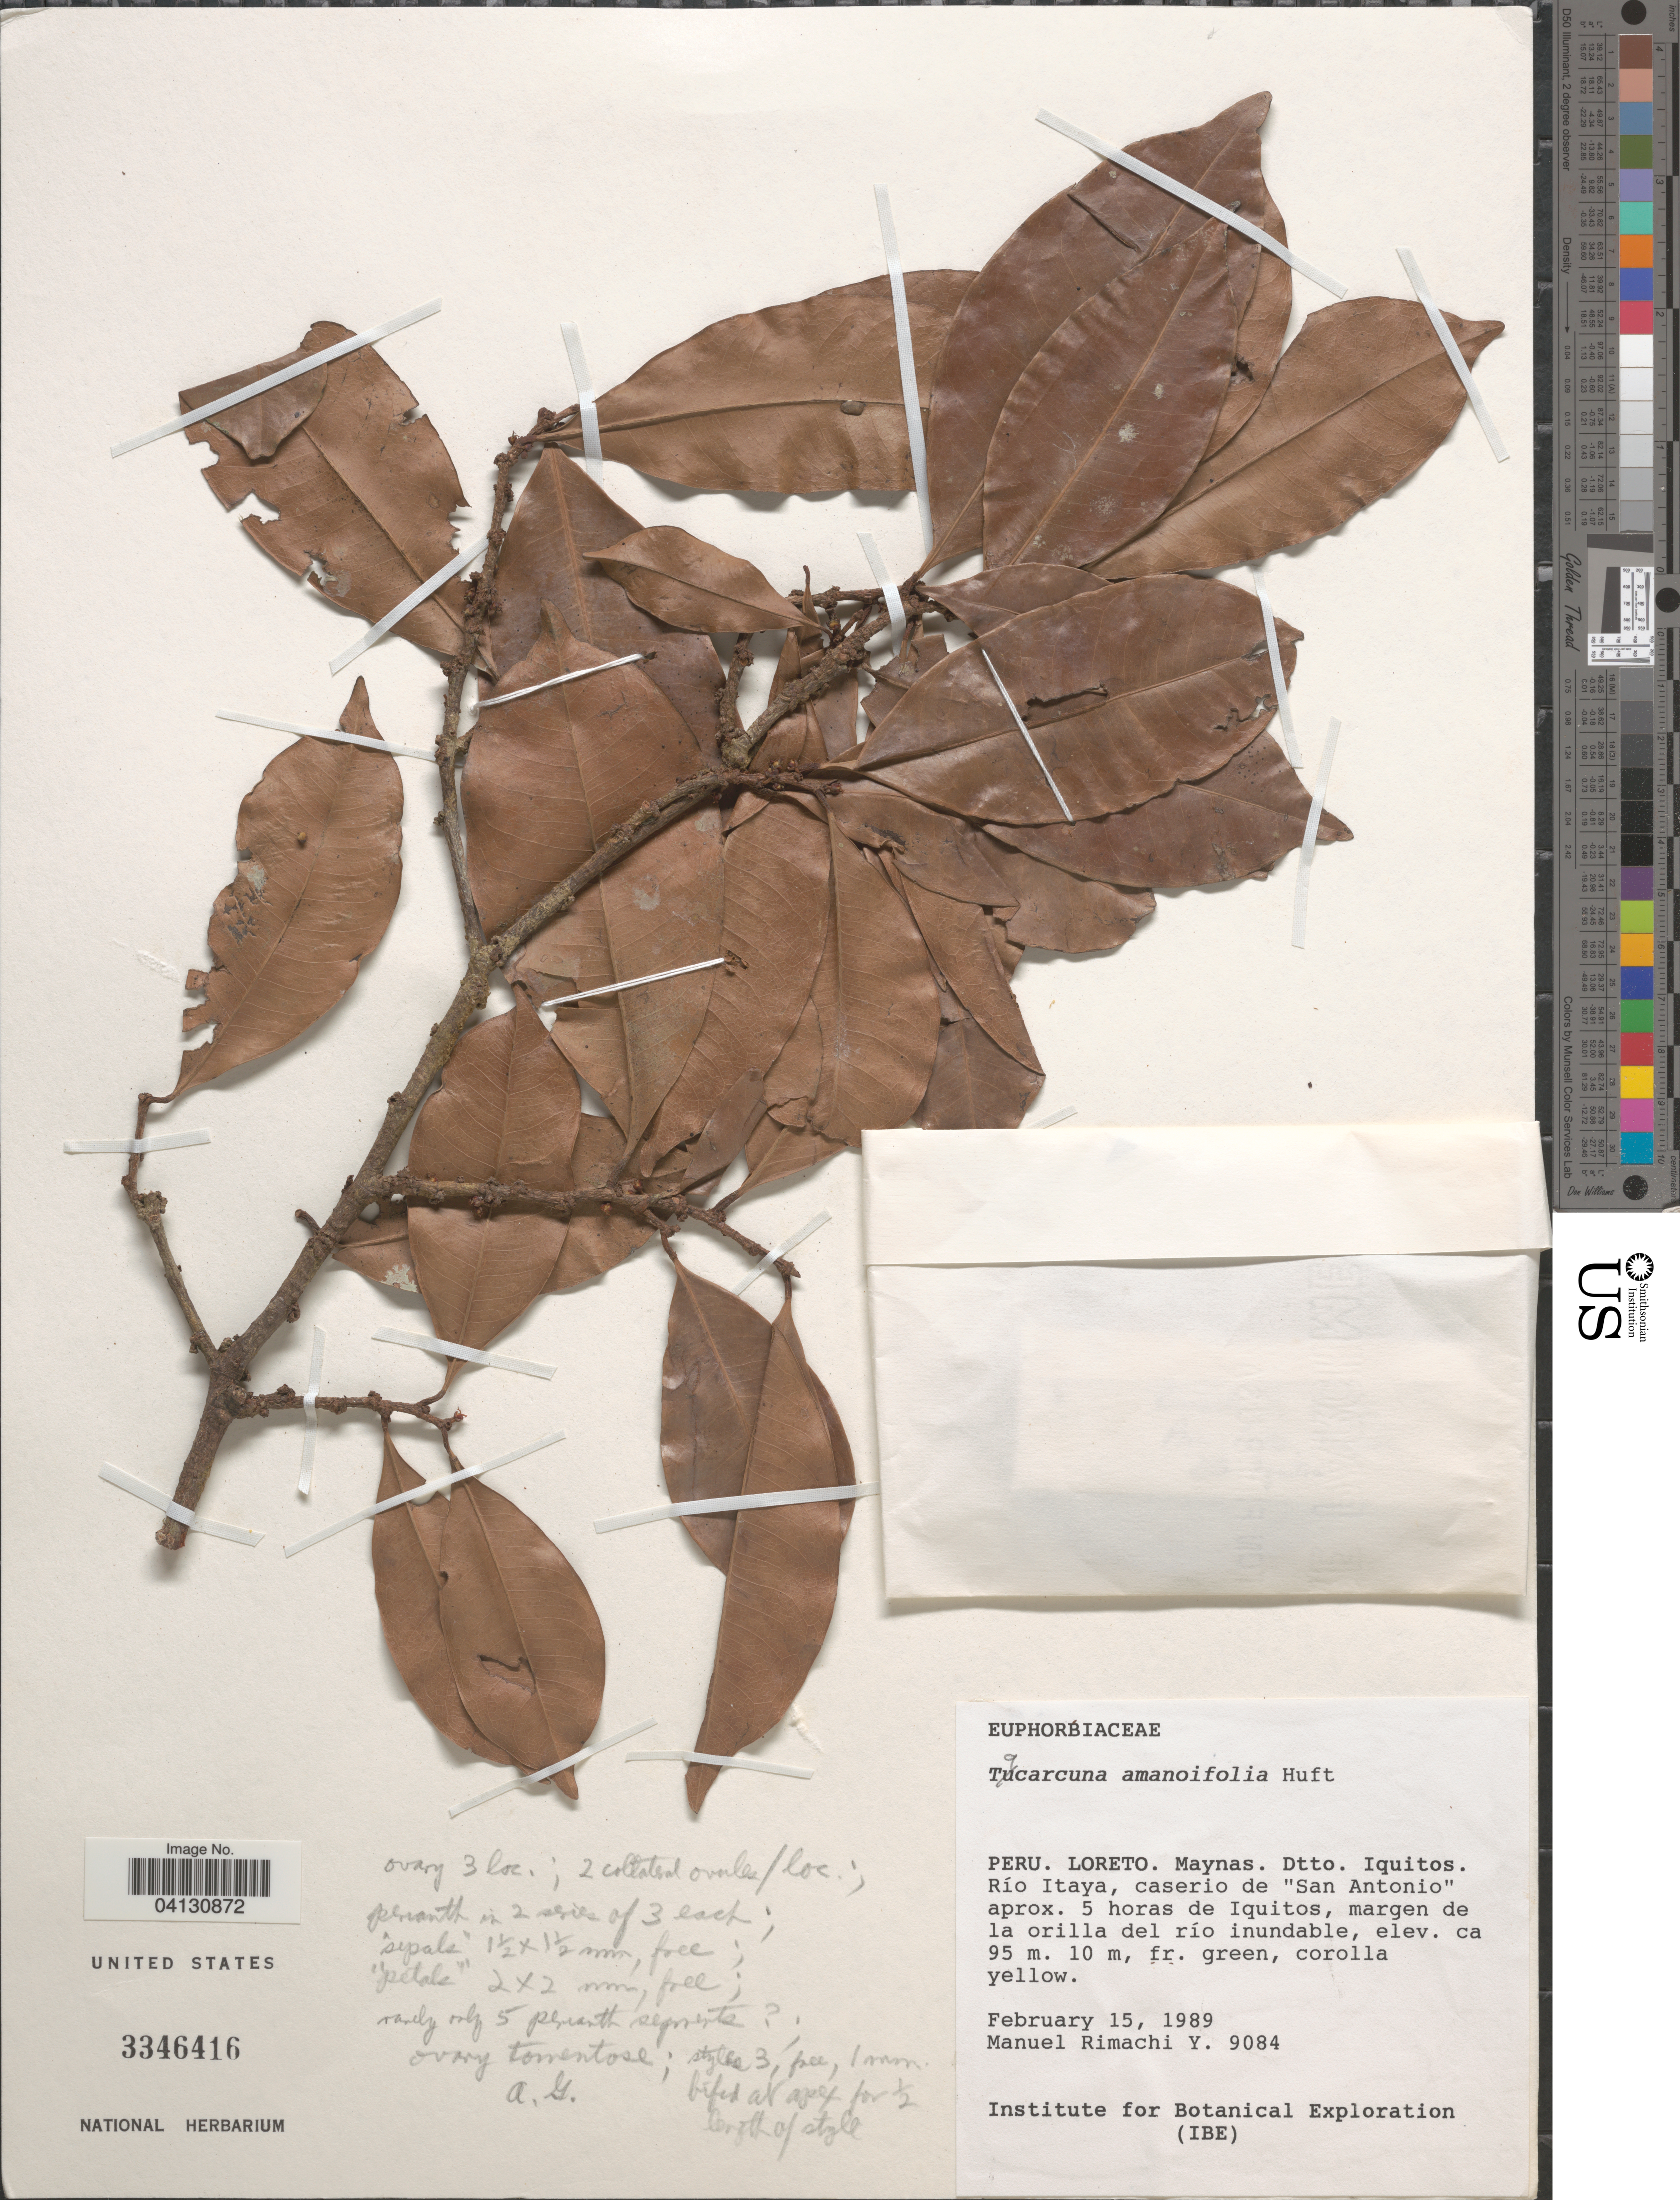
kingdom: Plantae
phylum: Tracheophyta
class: Magnoliopsida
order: Malpighiales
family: Phyllanthaceae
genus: Tacarcuna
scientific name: Tacarcuna amanoifolia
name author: Huft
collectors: M. Rimachi Y.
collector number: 9084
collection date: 1989-02-15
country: Peru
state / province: Loreto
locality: Maynas. Dtto. Iquitos. Río Itaya, caserio de "San Antonio" aprox. 5 horas de Iquitos, margen de la orilla del río inundable. Institute for Botanical Exploration (IBE).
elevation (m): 95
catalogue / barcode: US 3346416